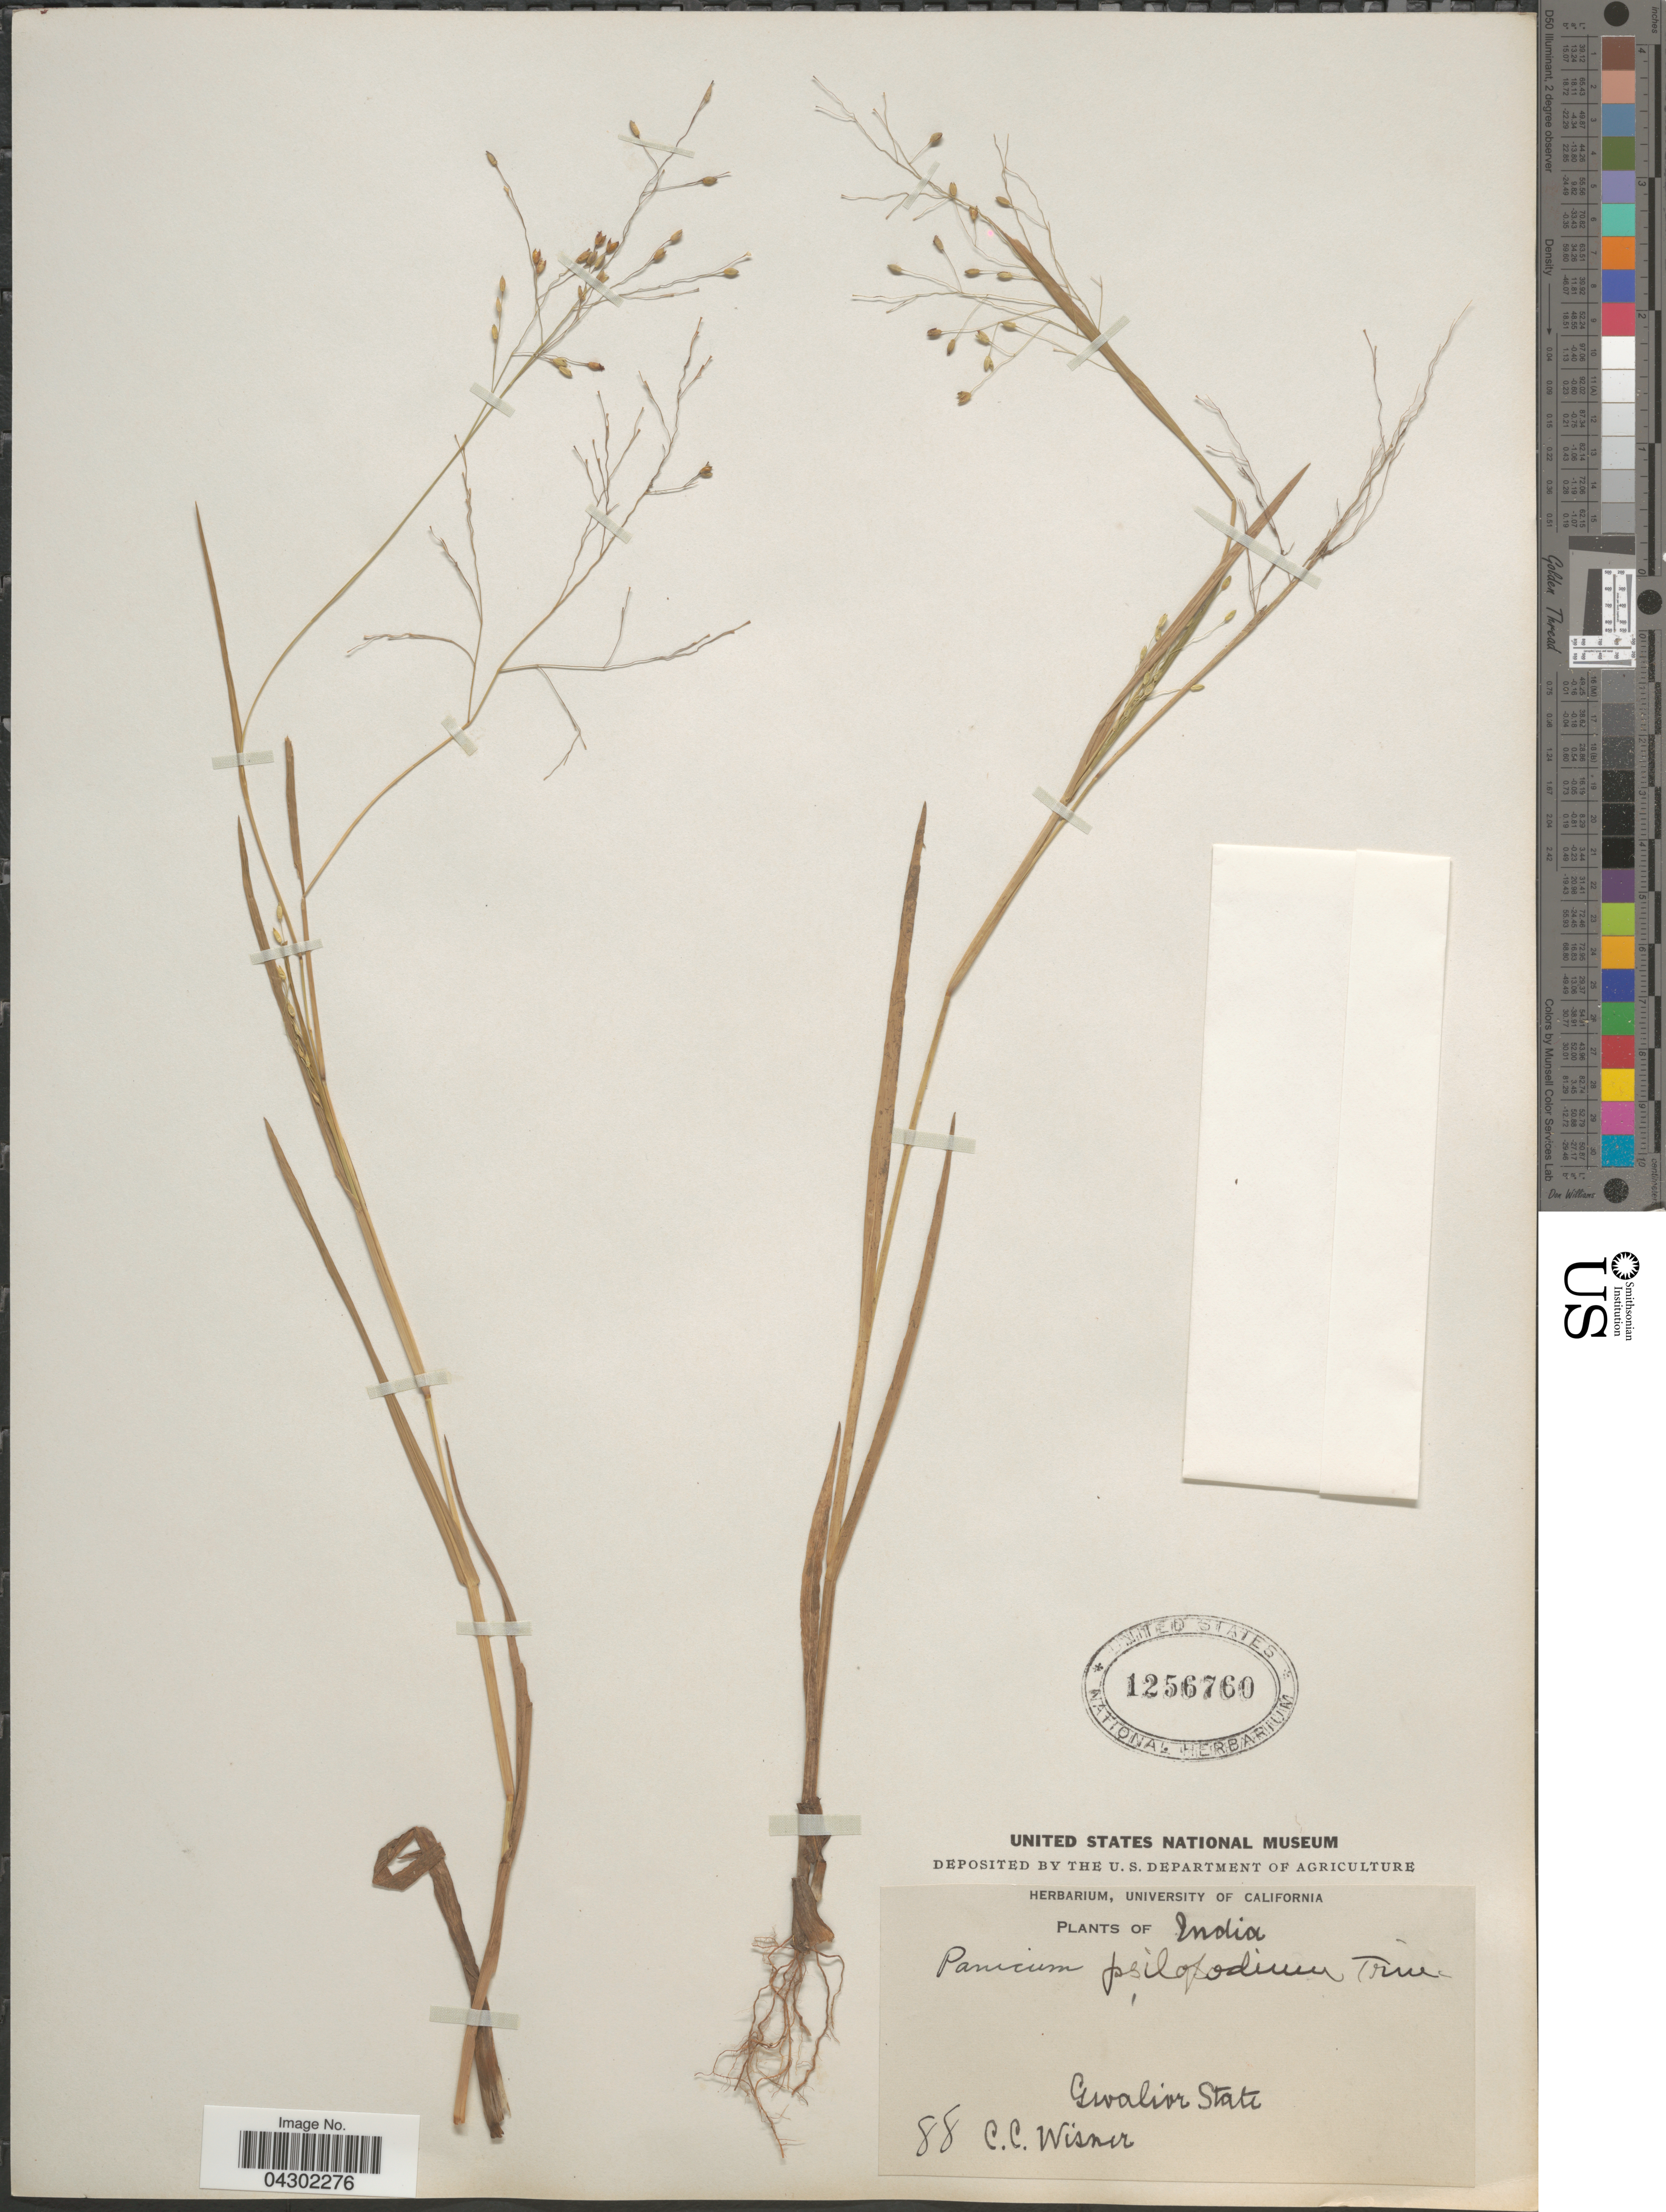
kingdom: Plantae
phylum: Tracheophyta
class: Liliopsida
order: Poales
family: Poaceae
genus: Panicum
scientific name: Panicum sumatrense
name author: P. Roth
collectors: C. Wisner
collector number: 88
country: India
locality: Gwalior State.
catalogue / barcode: US 1256760